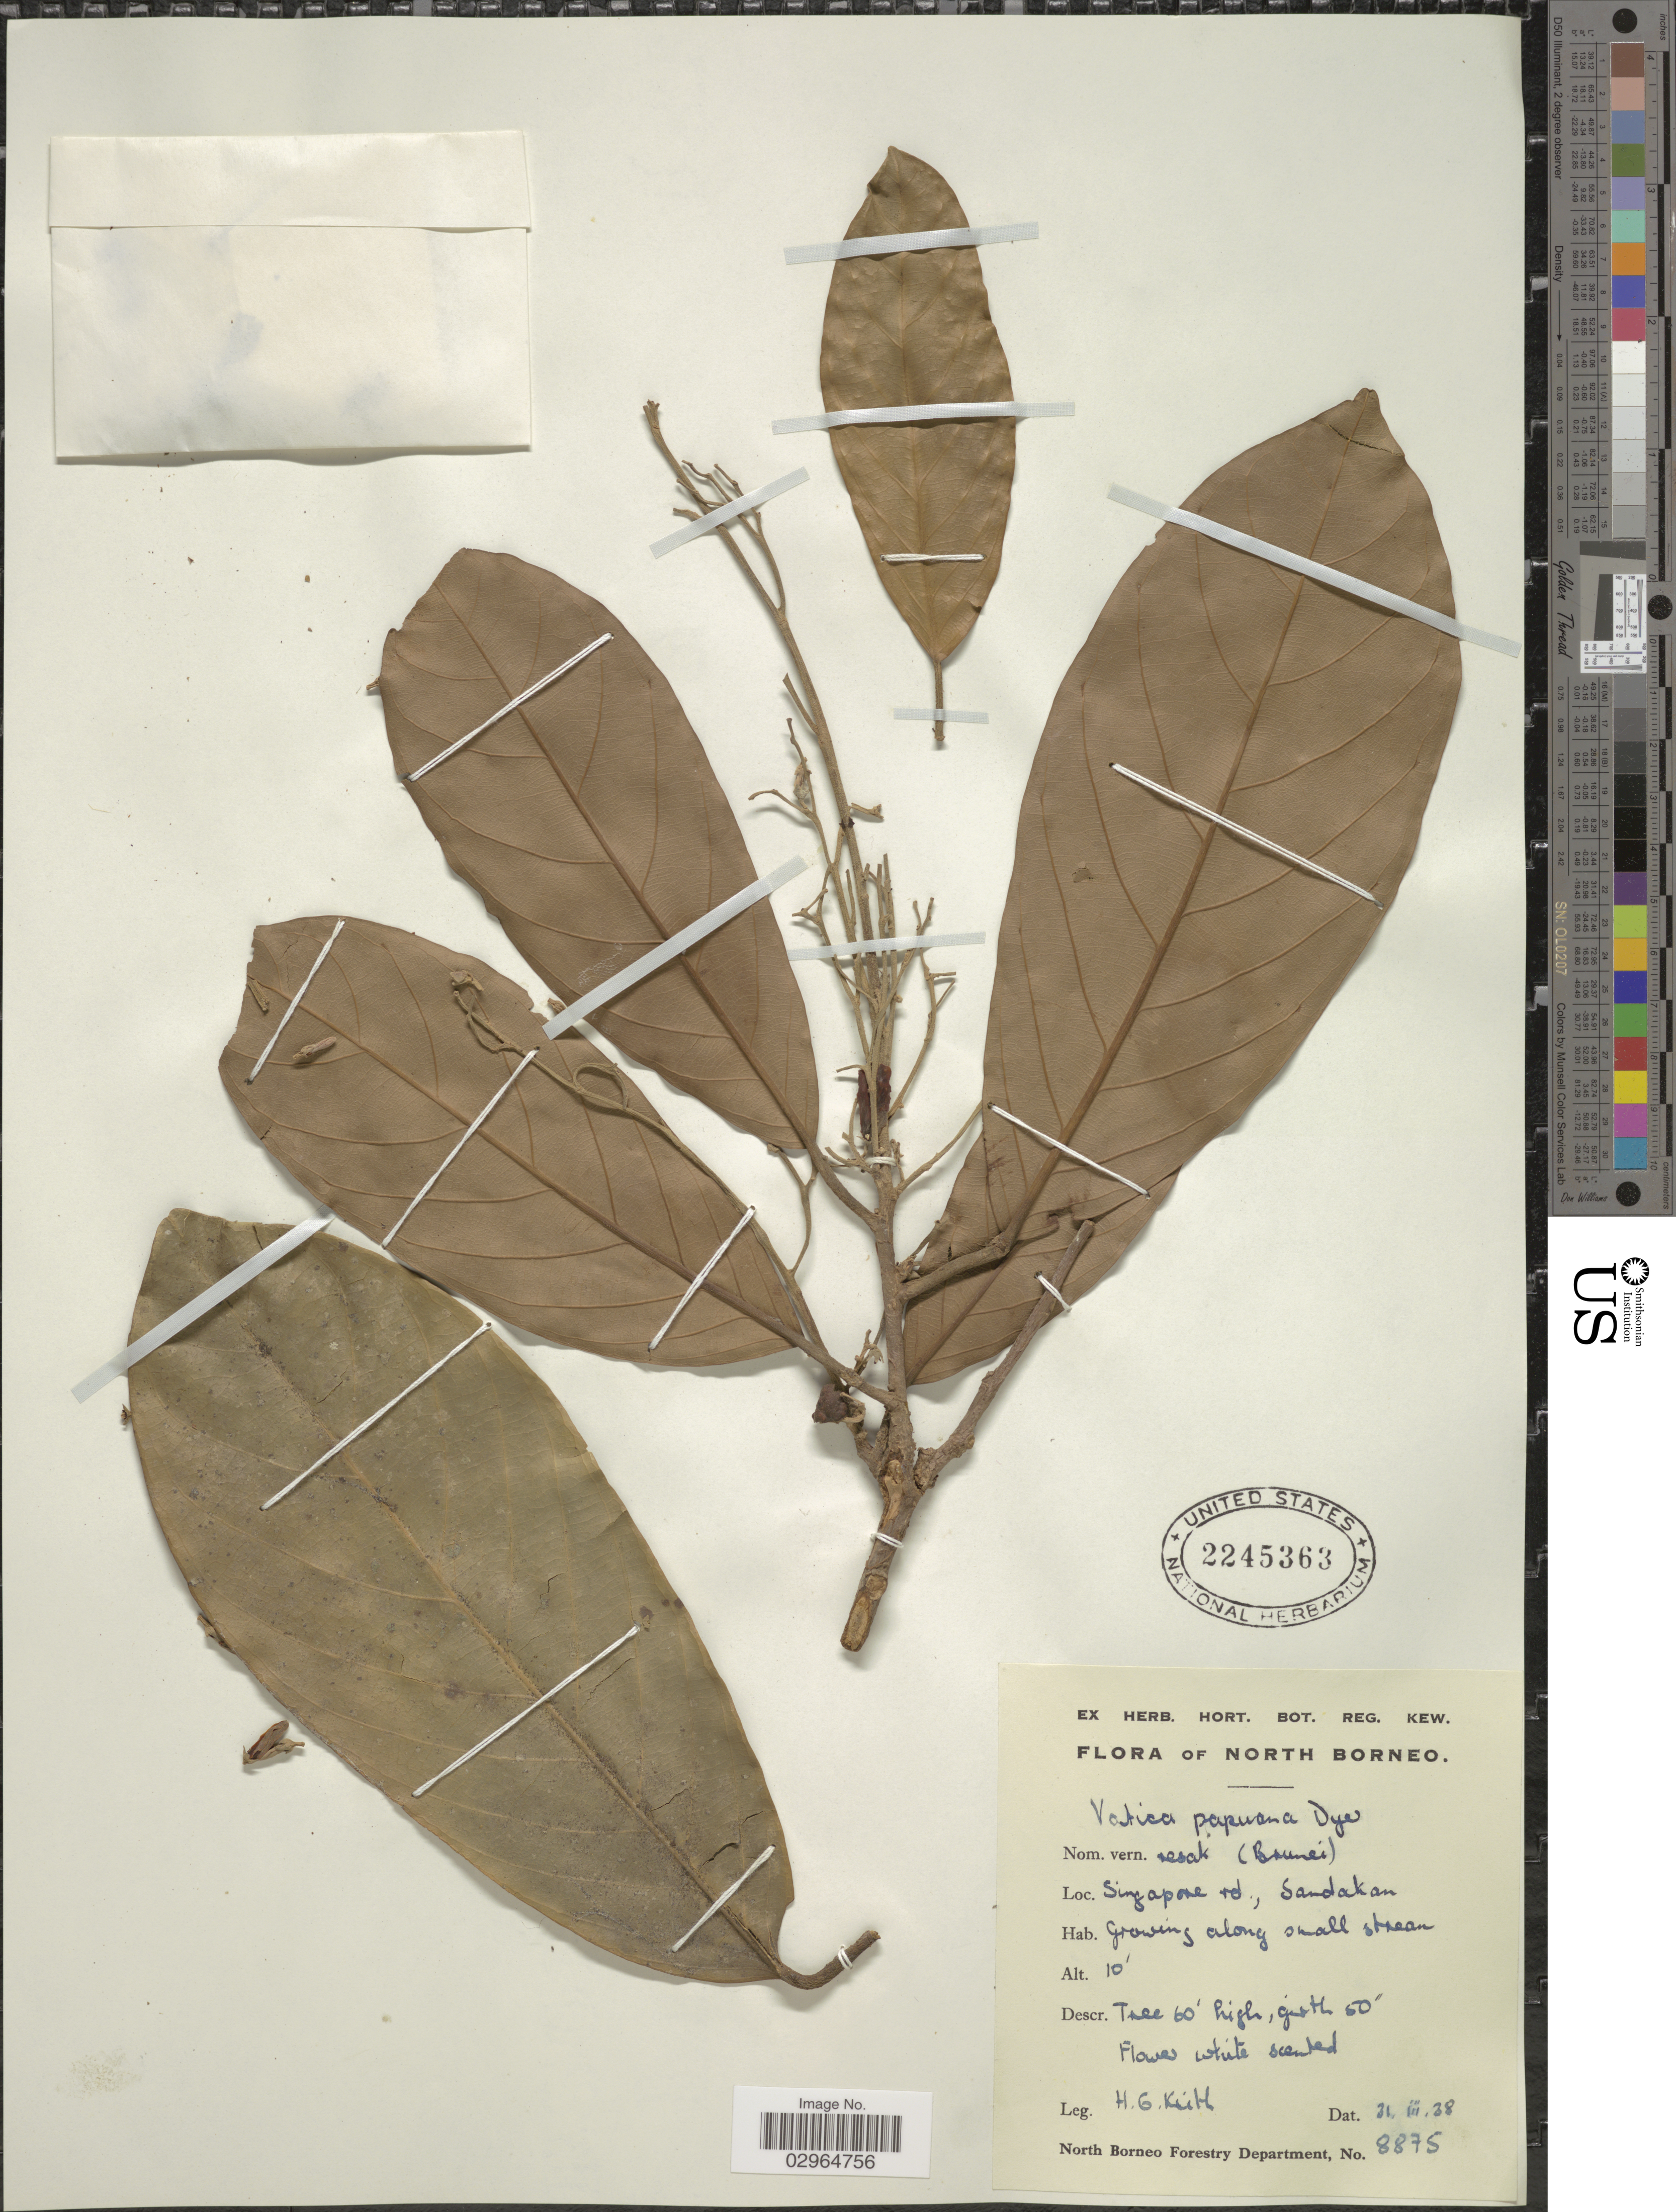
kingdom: Plantae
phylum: Tracheophyta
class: Magnoliopsida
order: Malvales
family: Dipterocarpaceae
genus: Vatica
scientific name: Vatica papuana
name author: Dyer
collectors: H. Keith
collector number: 8875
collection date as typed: Transcribed d/m/y: 31/3/38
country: Malaysia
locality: North Borneo. Singapore rd., Sandakan.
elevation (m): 3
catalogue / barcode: US 2245363